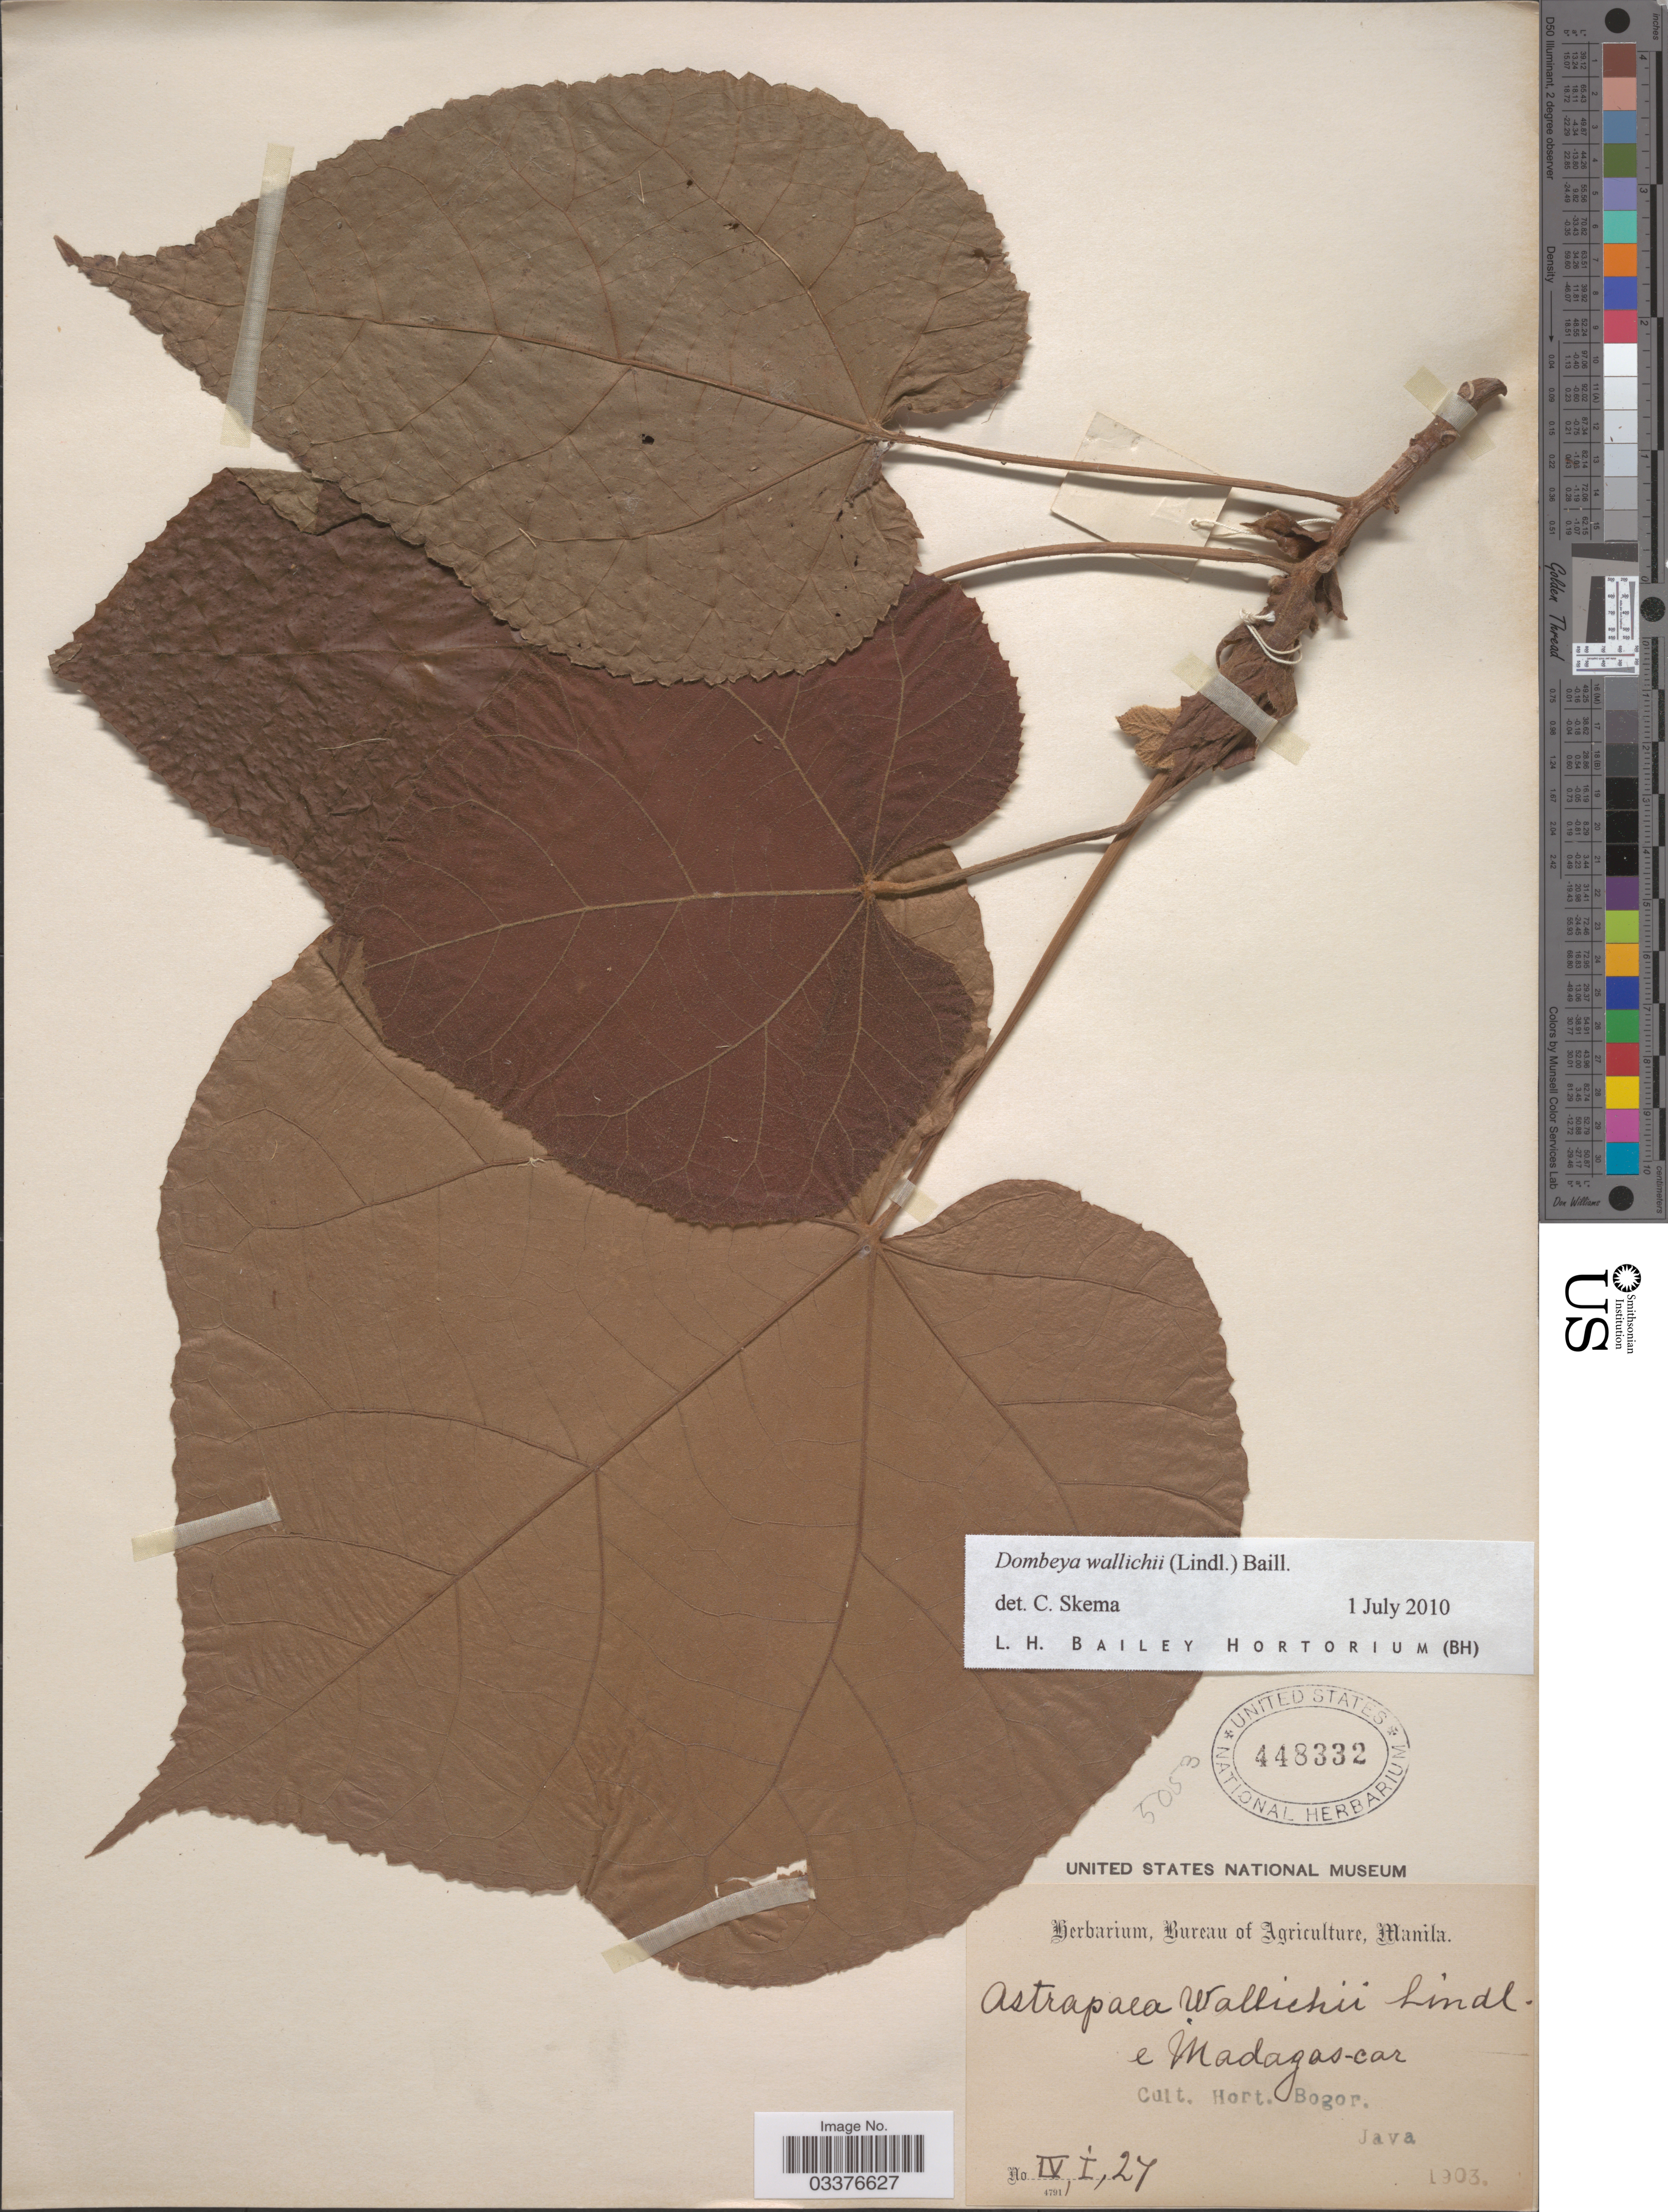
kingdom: Plantae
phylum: Tracheophyta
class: Magnoliopsida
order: Malvales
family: Malvaceae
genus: Dombeya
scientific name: Dombeya wallichii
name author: (Lindl.) Baill.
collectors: ex Herb. Bur. Agric. Manila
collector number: IV,I,27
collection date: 1903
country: Indonesia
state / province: Java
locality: Cult. Hort. Bogor.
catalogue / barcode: US 448332